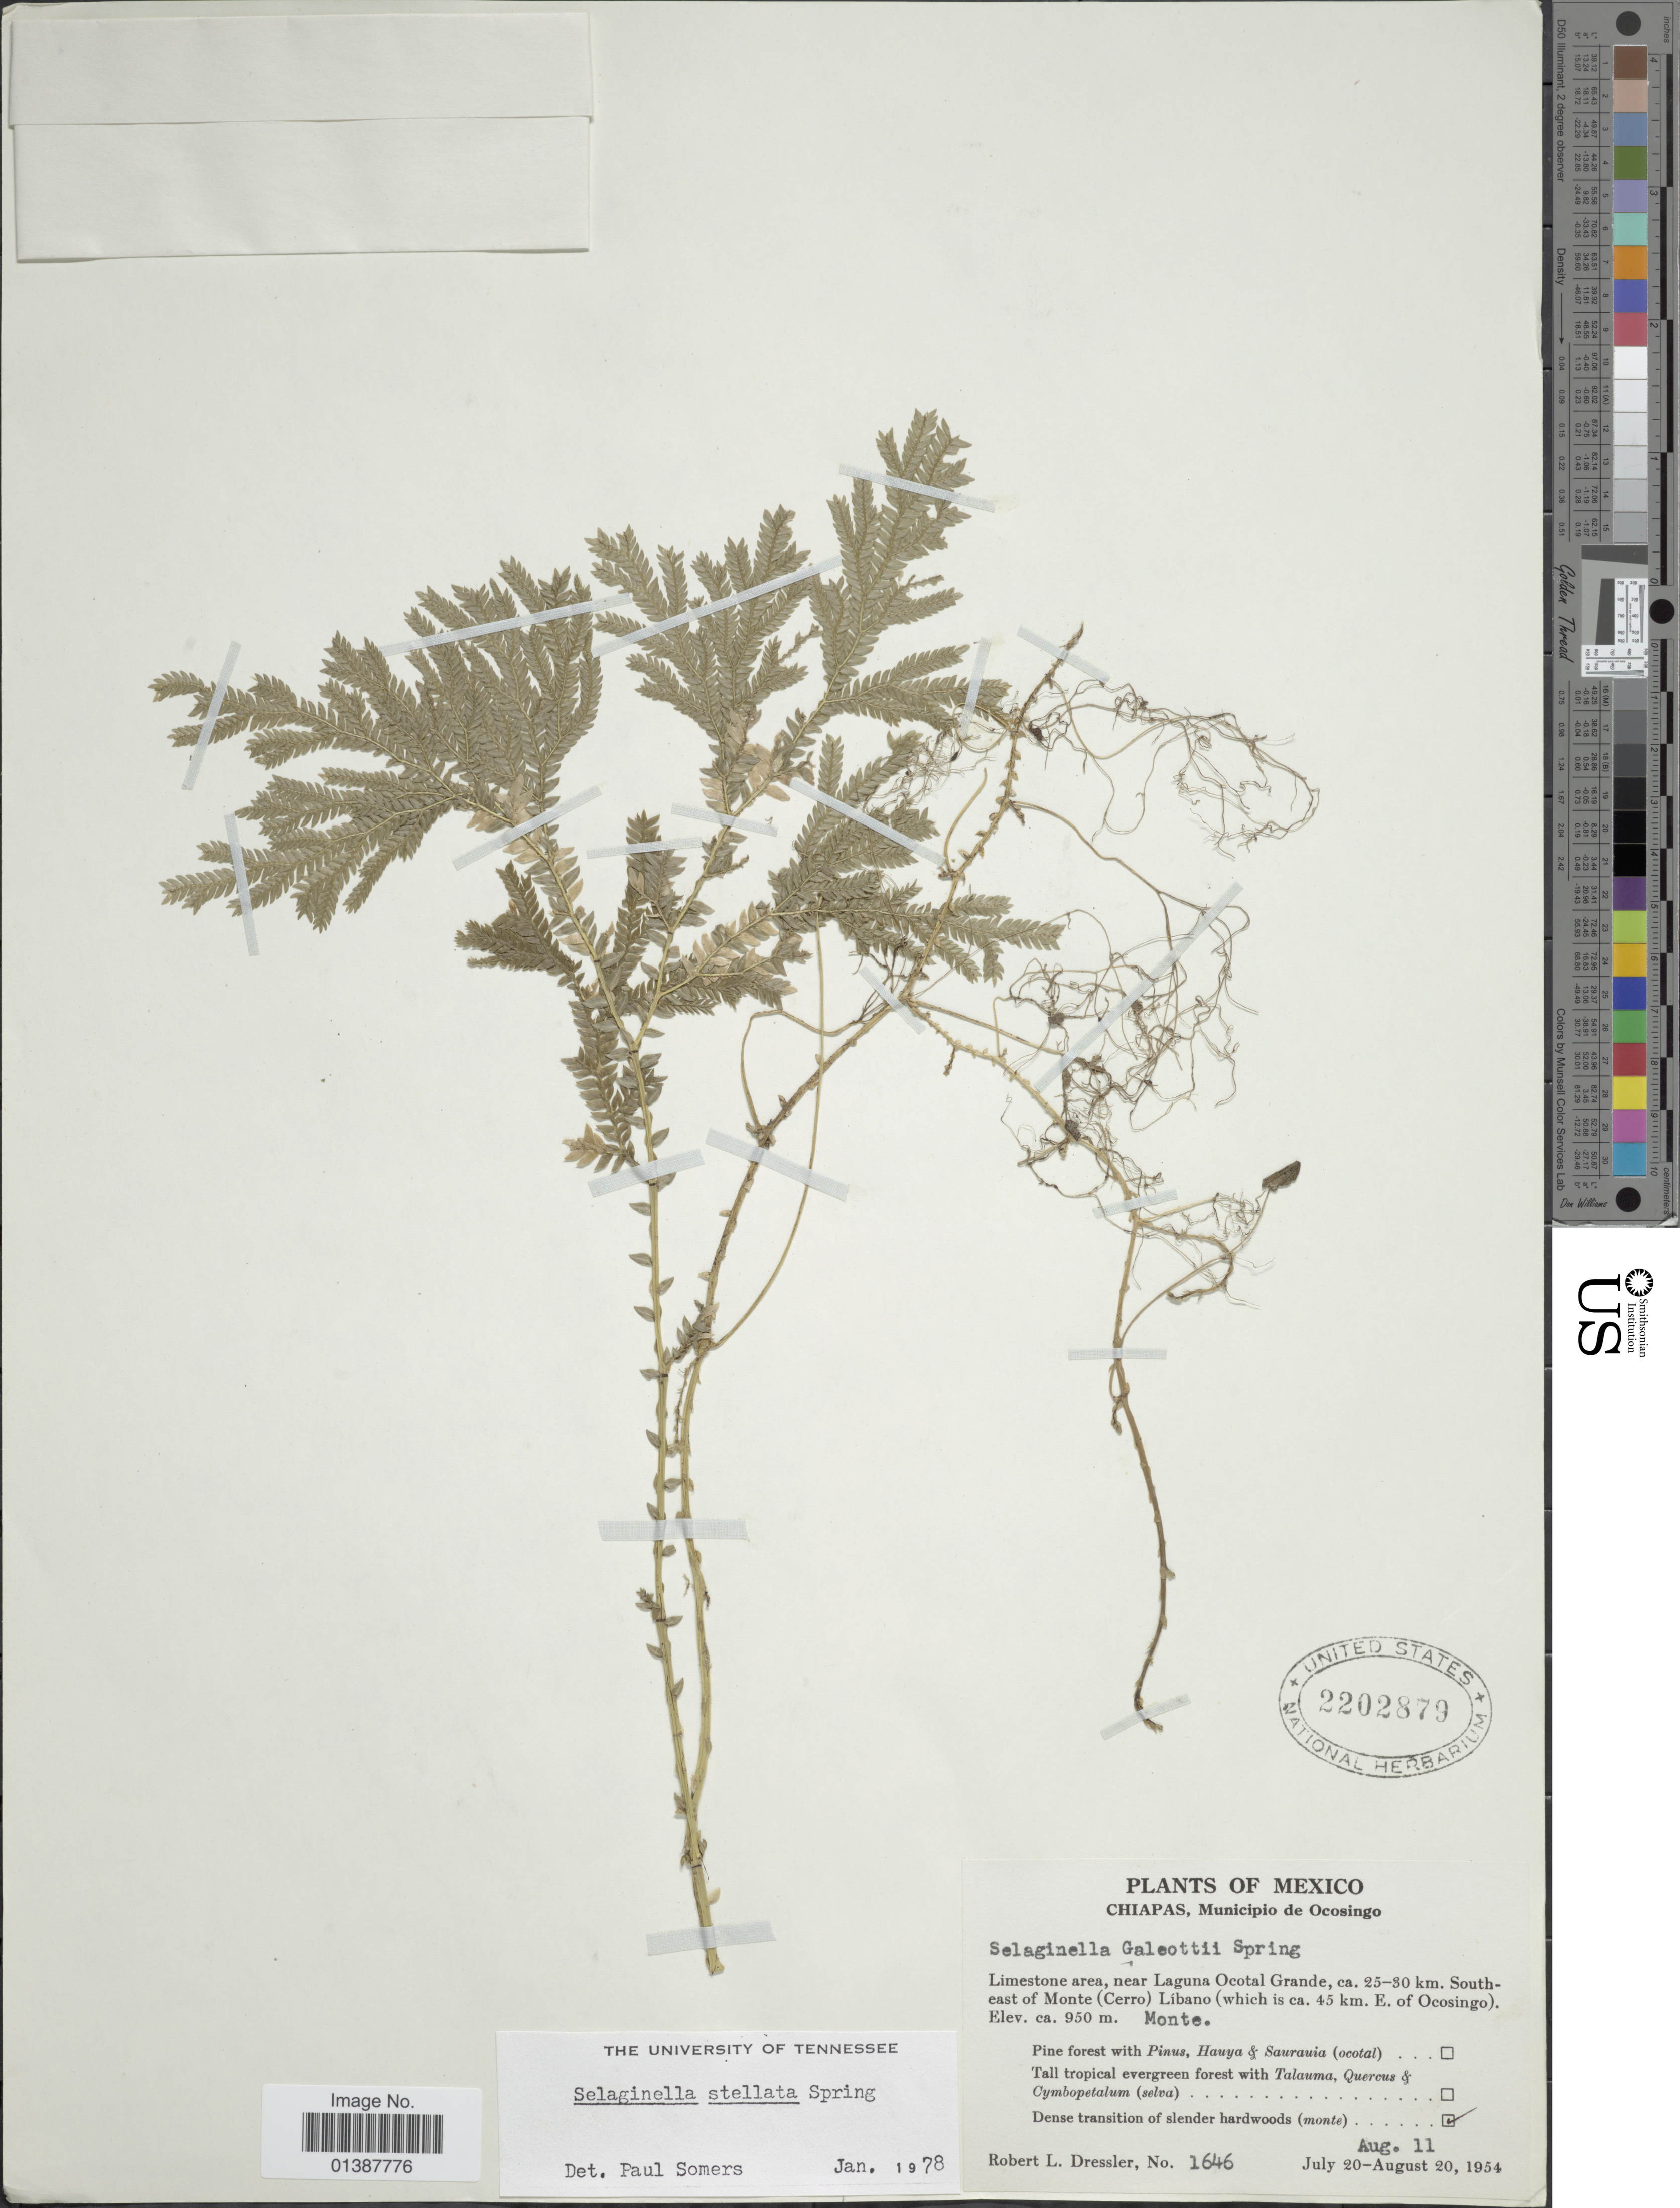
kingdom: Plantae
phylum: Tracheophyta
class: Lycopodiopsida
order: Selaginellales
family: Selaginellaceae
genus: Selaginella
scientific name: Selaginella galeottii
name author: Spring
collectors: R. Dressler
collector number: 1646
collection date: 1954-07-20/1954-08-20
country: Mexico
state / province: Chiapas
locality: Municipio de Ocosingo, Limestone area, near Laguna Ocotal Grande, ca 25-30 km Southeast of Monte (Cerro) Libano (wich is ca. 45 km E. of Ocosingo)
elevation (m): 950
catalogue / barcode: US 22028879